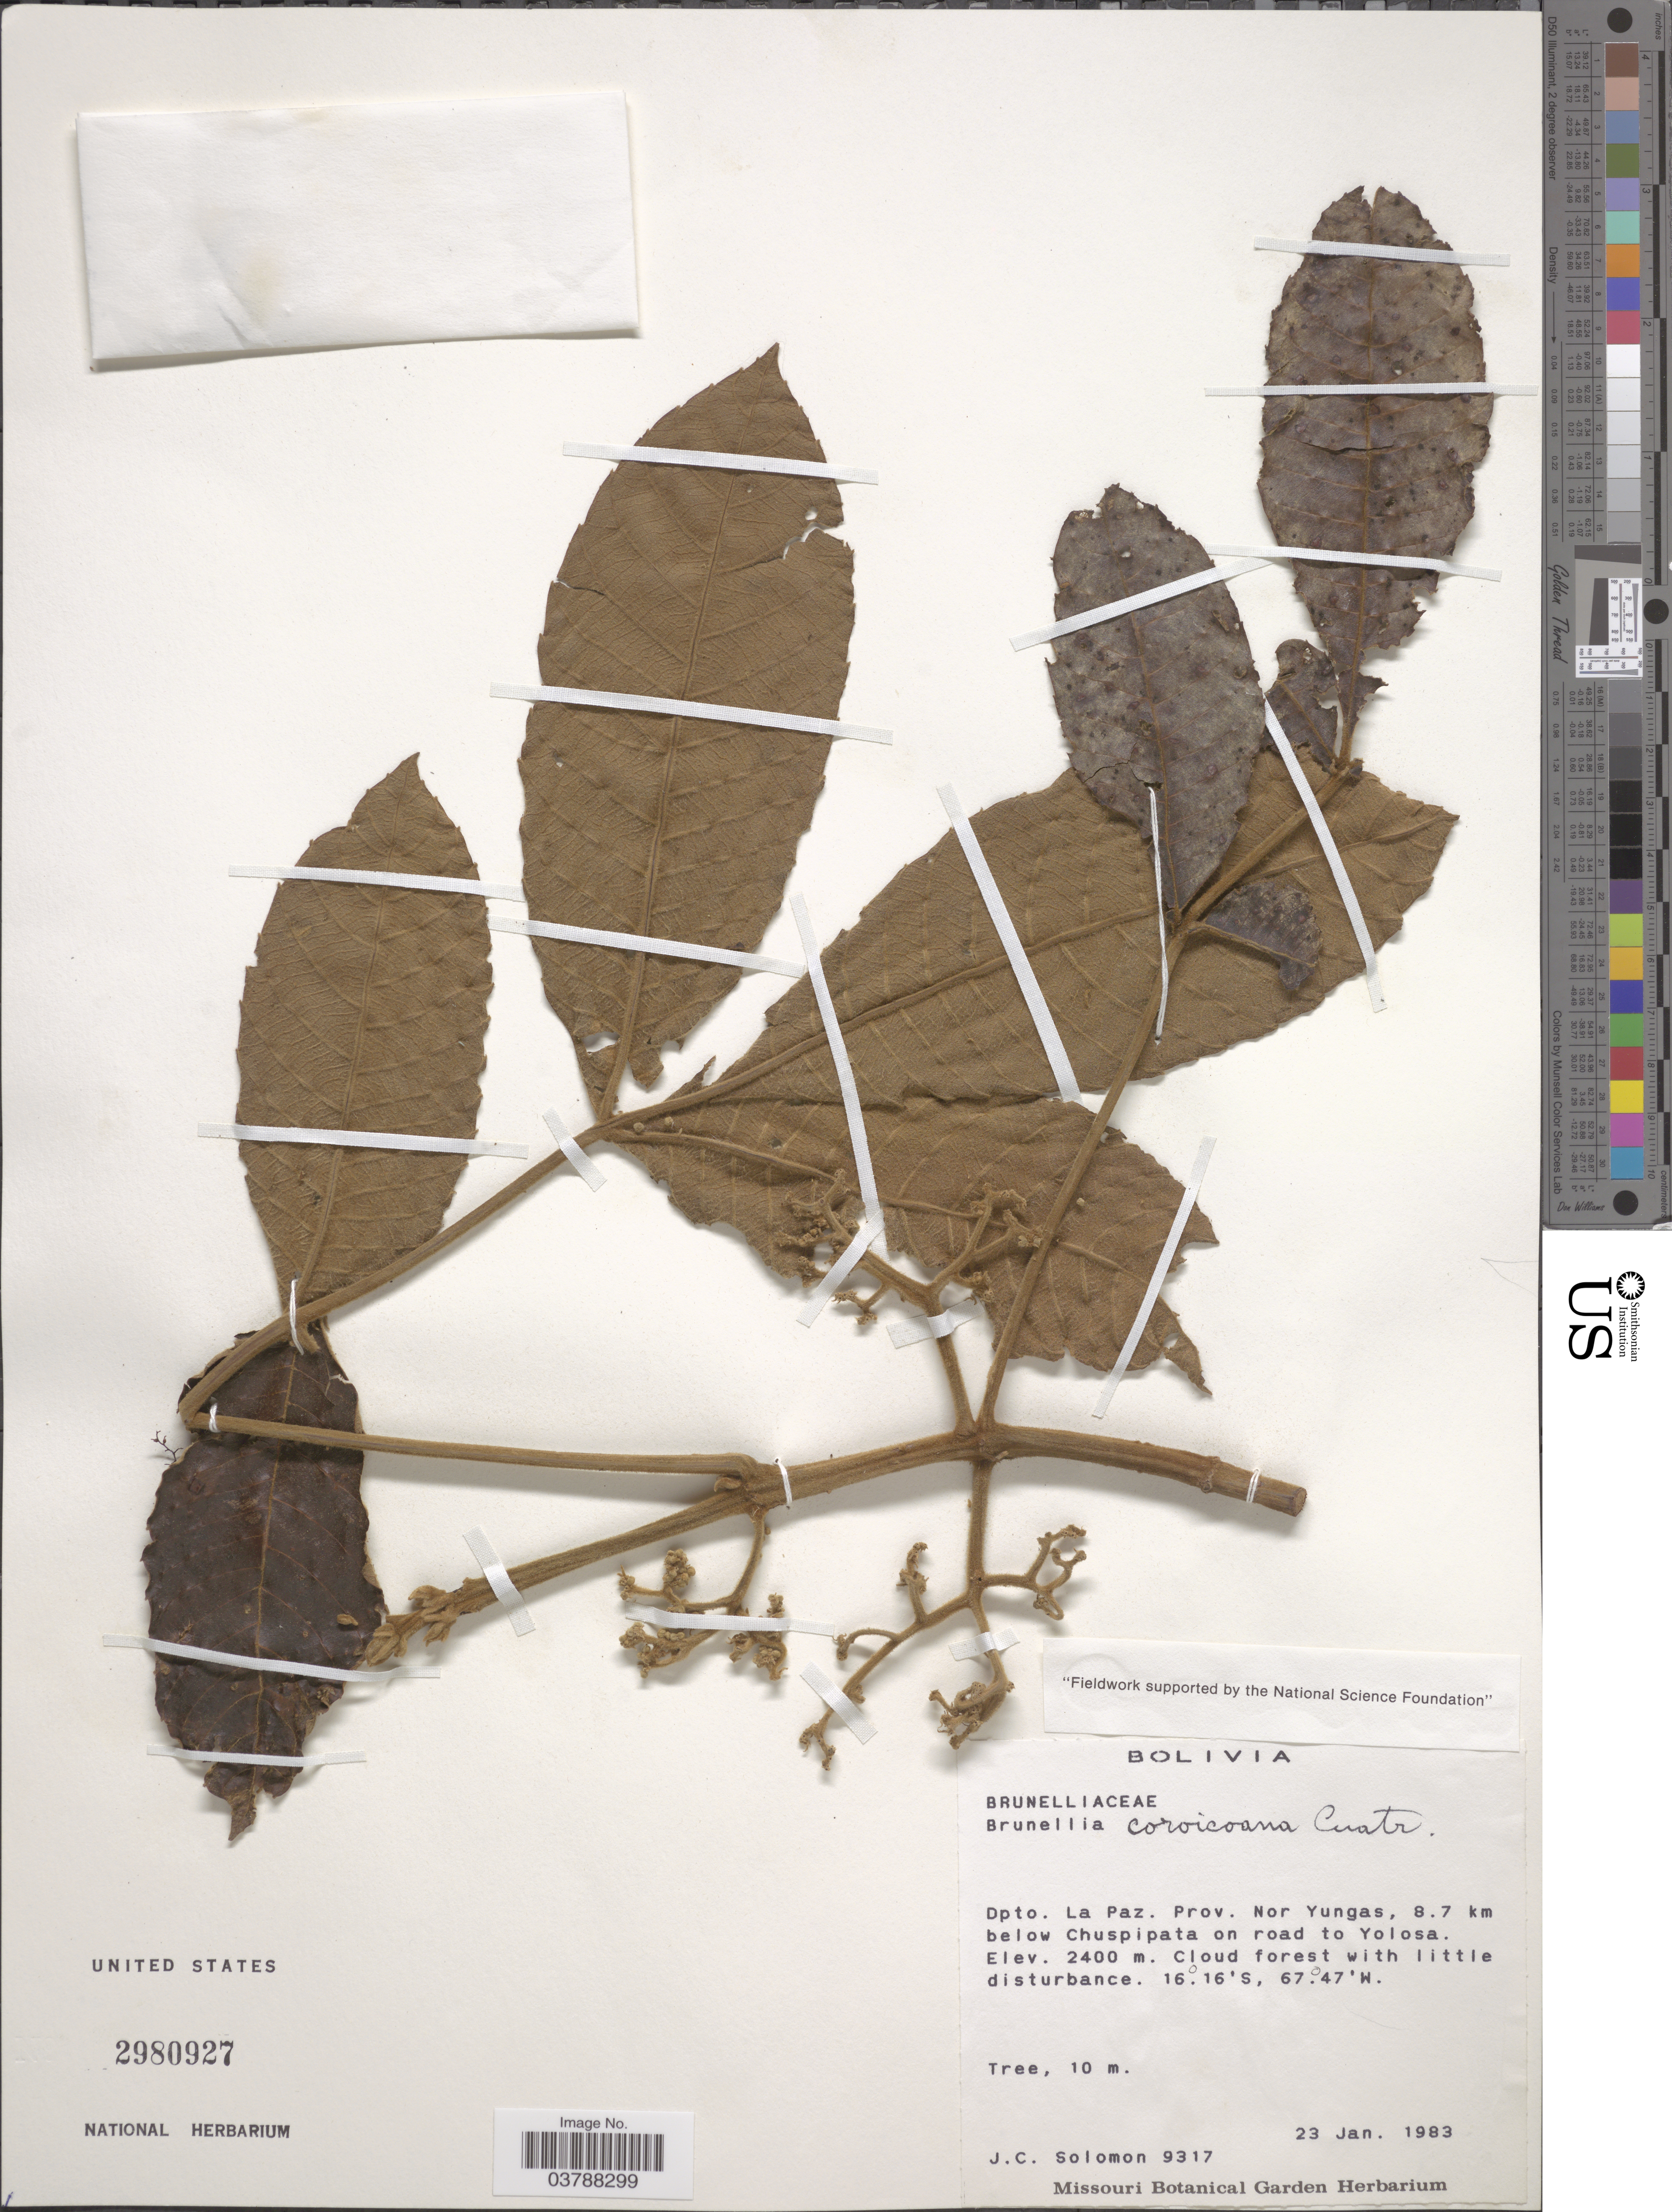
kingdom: Plantae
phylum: Tracheophyta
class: Magnoliopsida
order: Oxalidales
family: Brunelliaceae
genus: Brunellia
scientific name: Brunellia coroicoana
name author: Cuatrec.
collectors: J. C. Solomon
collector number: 9317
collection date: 1983-01-23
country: Bolivia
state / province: La Paz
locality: Prov. Nor. Yungas, 8.7 km below Chusipata on road to Yolosa.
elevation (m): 2400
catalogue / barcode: US 2980927